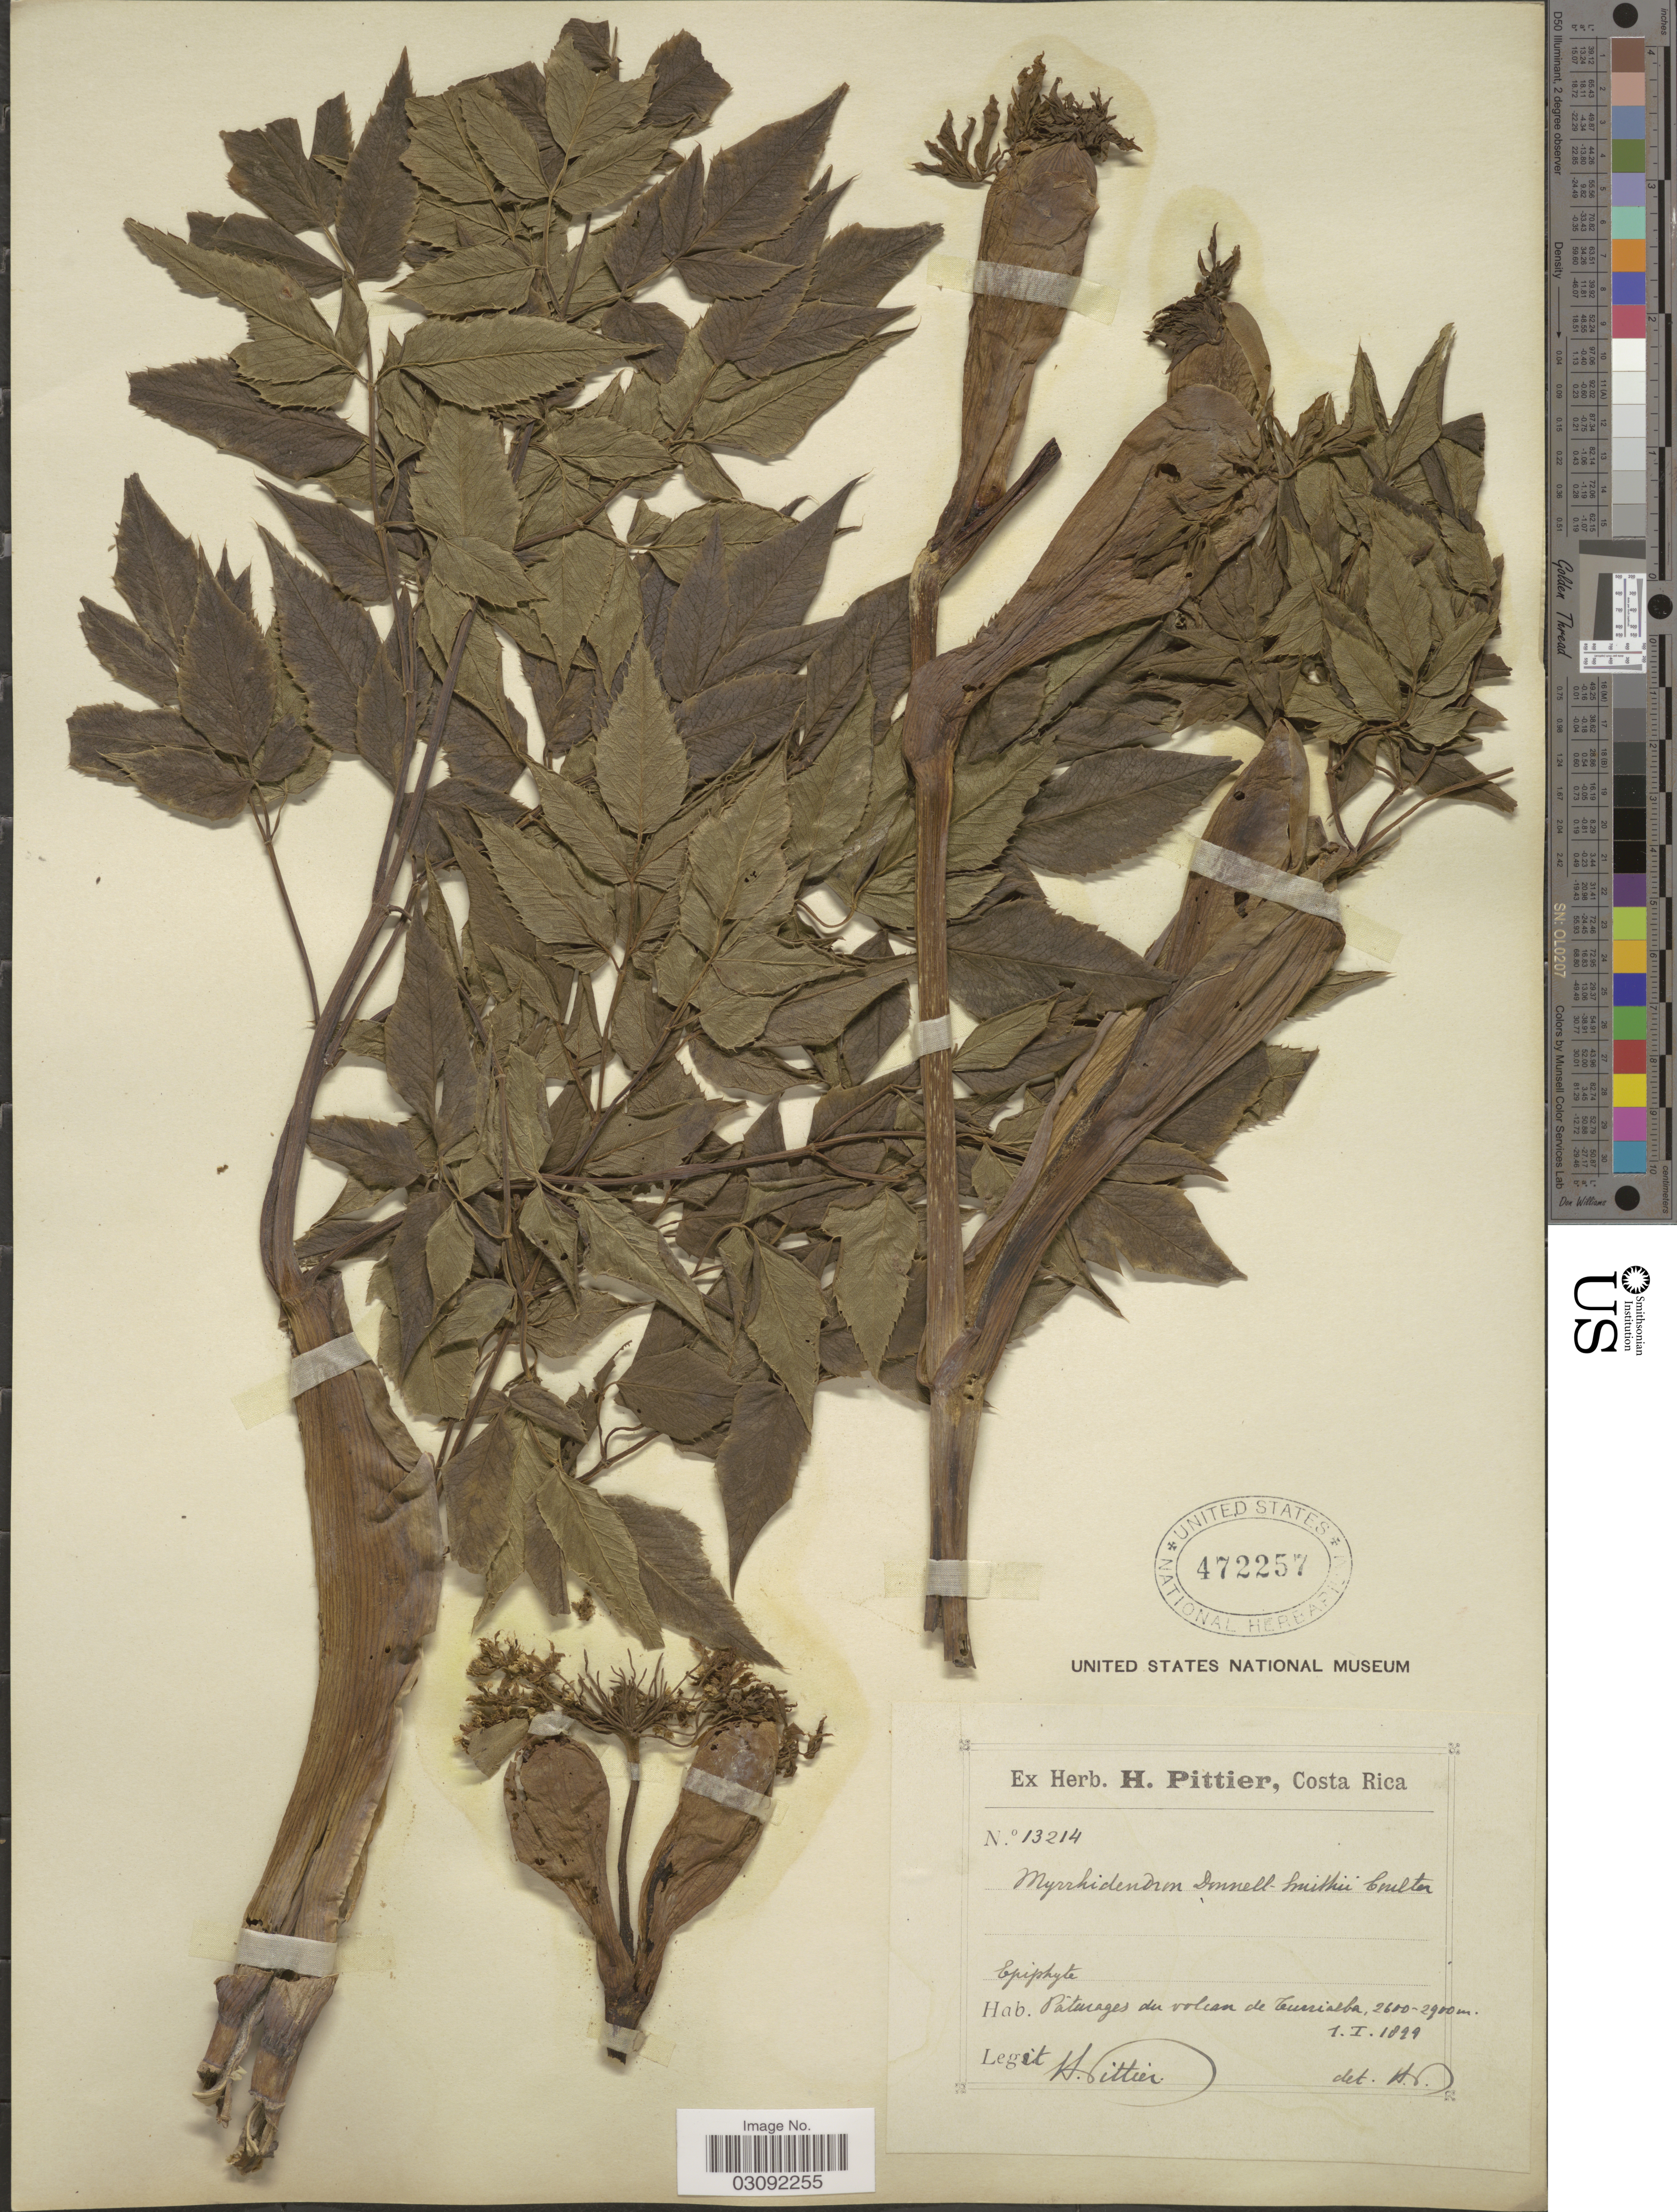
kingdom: Plantae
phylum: Tracheophyta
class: Magnoliopsida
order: Apiales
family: Apiaceae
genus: Myrrhidendron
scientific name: Myrrhidendron donnellsmithii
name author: J.M. Coult. & Rose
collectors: H. F. Pittier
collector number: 13214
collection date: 1829-01-01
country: Costa Rica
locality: Paturages de volcan de Turrialba.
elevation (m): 2600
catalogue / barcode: US 472257